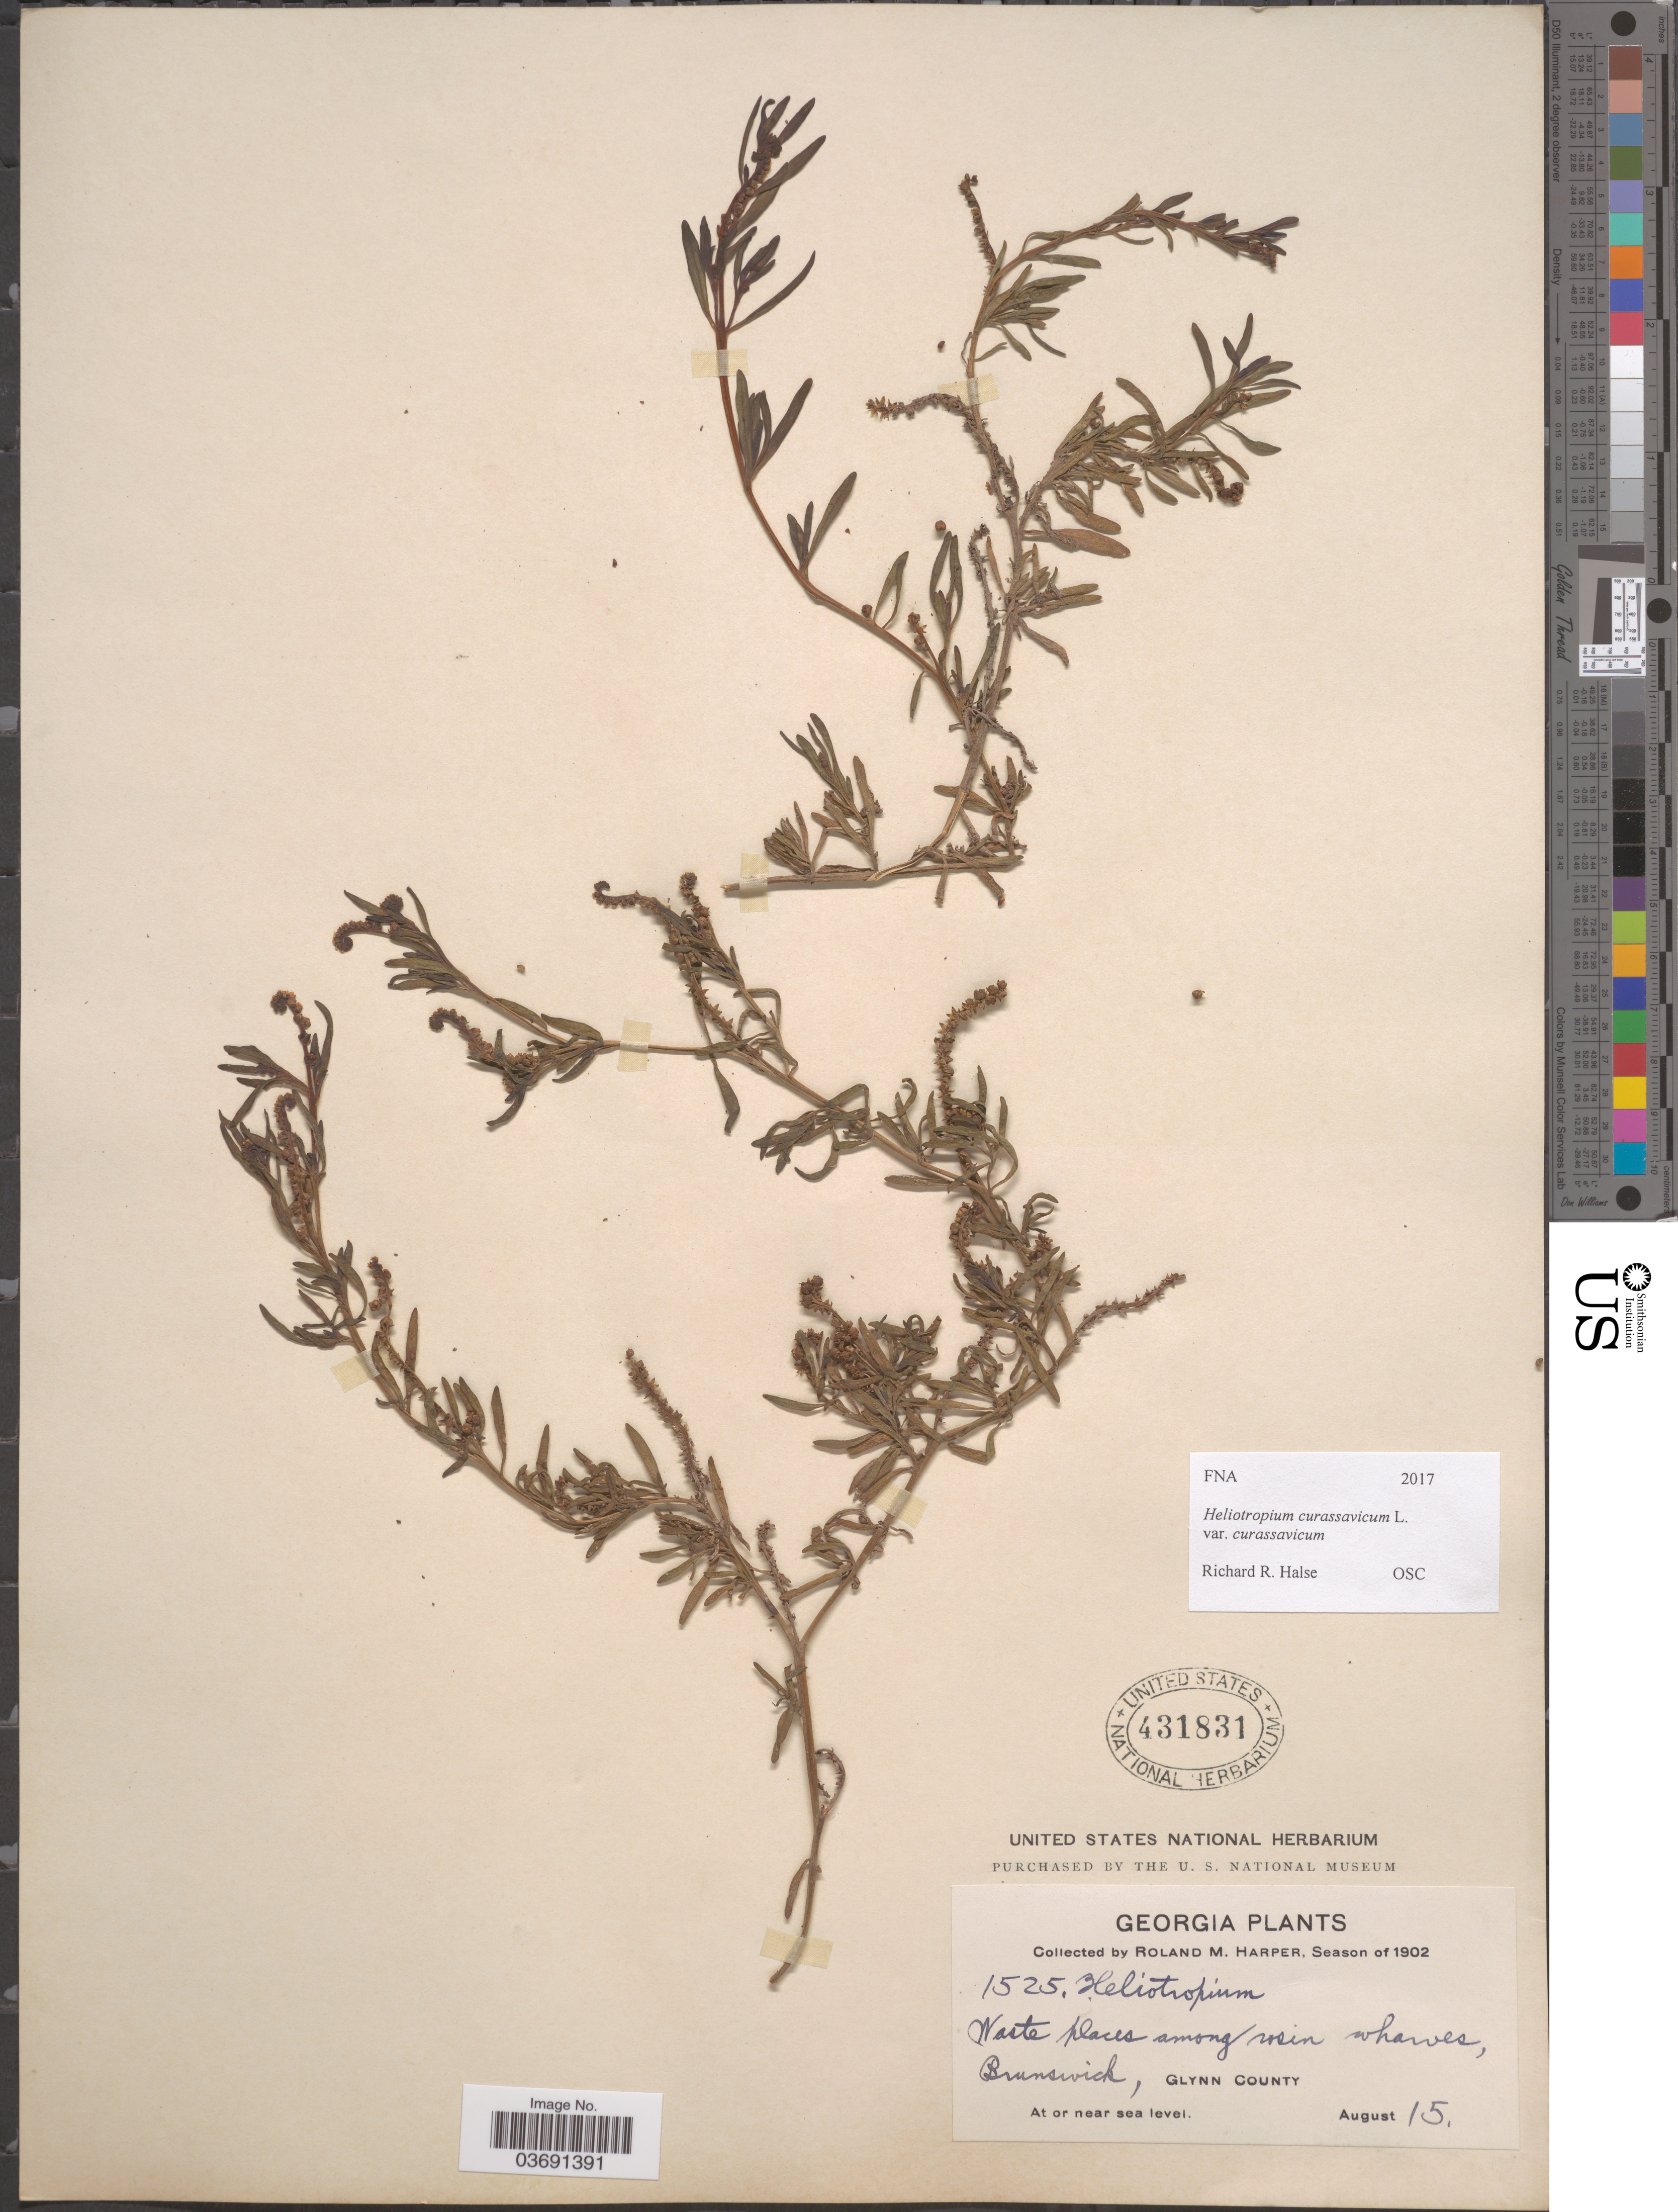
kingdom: Plantae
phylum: Tracheophyta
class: Magnoliopsida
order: Boraginales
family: Heliotropiaceae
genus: Heliotropium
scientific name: Heliotropium curassavicum var. curassavicum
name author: L.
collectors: R. M. Harper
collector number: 1525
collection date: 1902-08-15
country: United States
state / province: Georgia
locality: Waste places among rosin wharves, Brunswick, Glynn County.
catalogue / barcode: US 431831